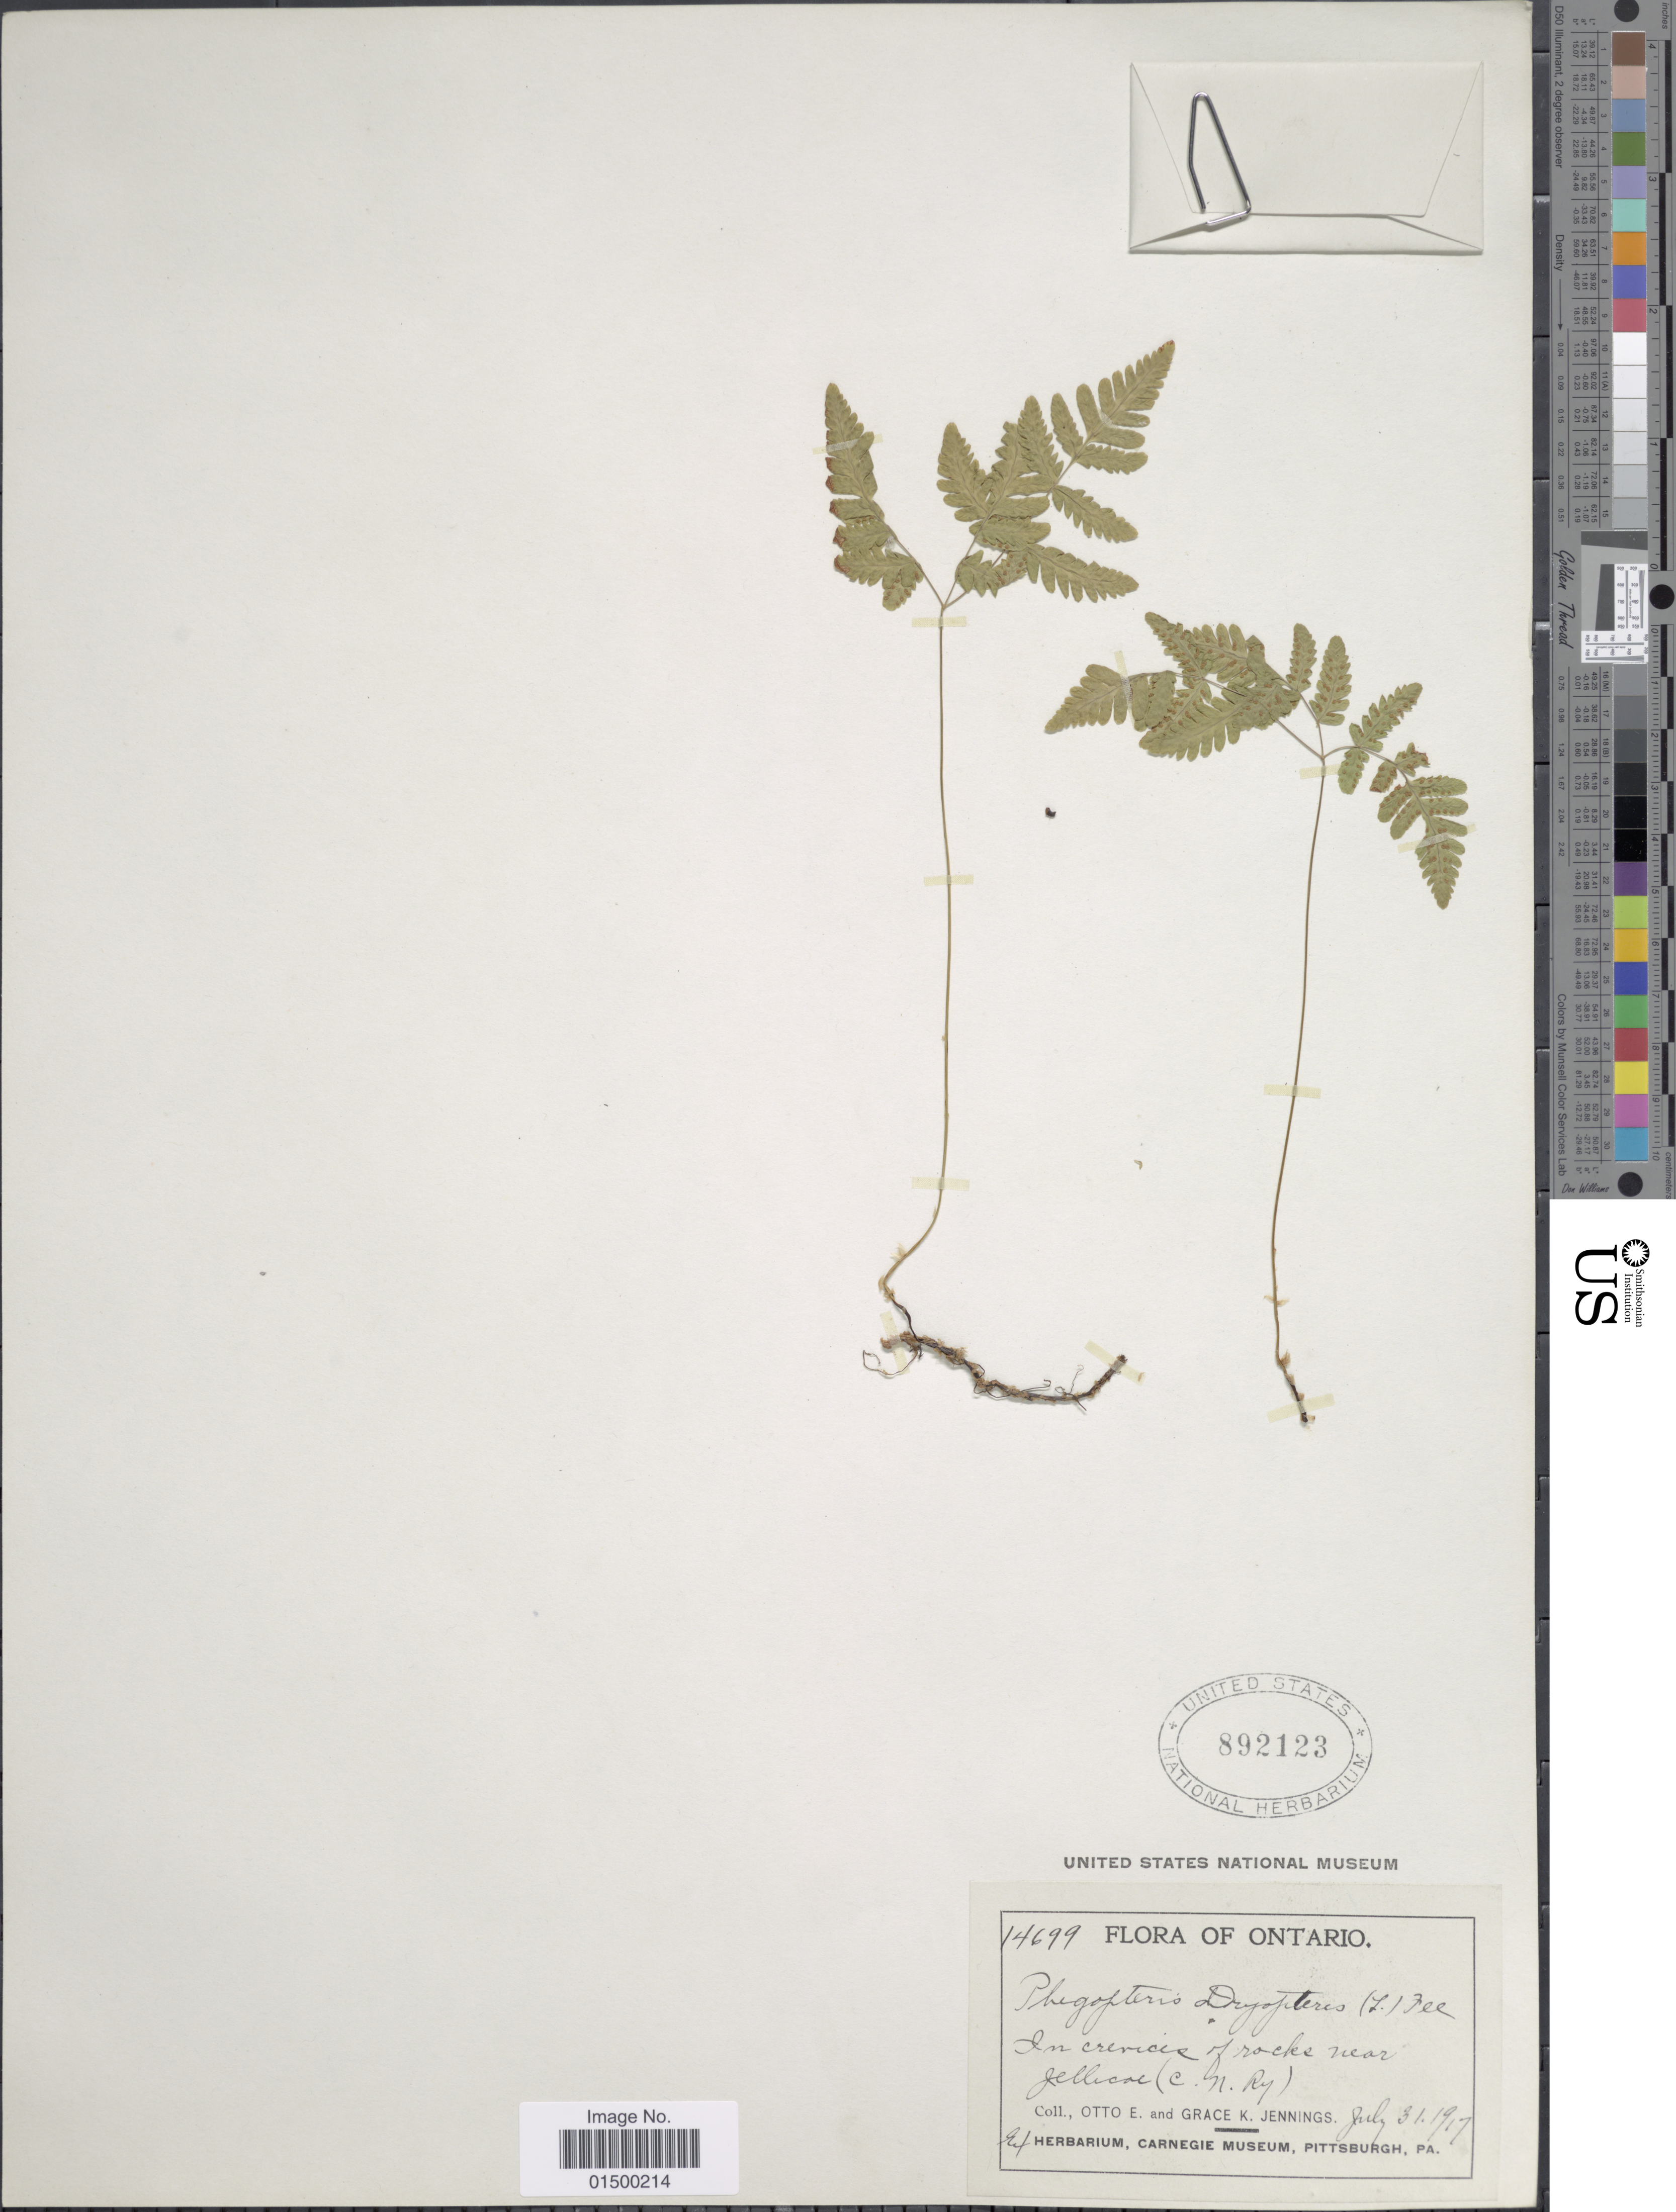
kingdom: Plantae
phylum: Tracheophyta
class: Polypodiopsida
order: Polypodiales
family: Cystopteridaceae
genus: Gymnocarpium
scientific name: Gymnocarpium disjunctum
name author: (Rupr.) Ching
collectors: E. Otto & G. K. Jennings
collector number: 14699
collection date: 1917-07-31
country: Canada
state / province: Ontario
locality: In crevices of rocks near Jellicoe (C. N. Ry)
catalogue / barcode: US 892123